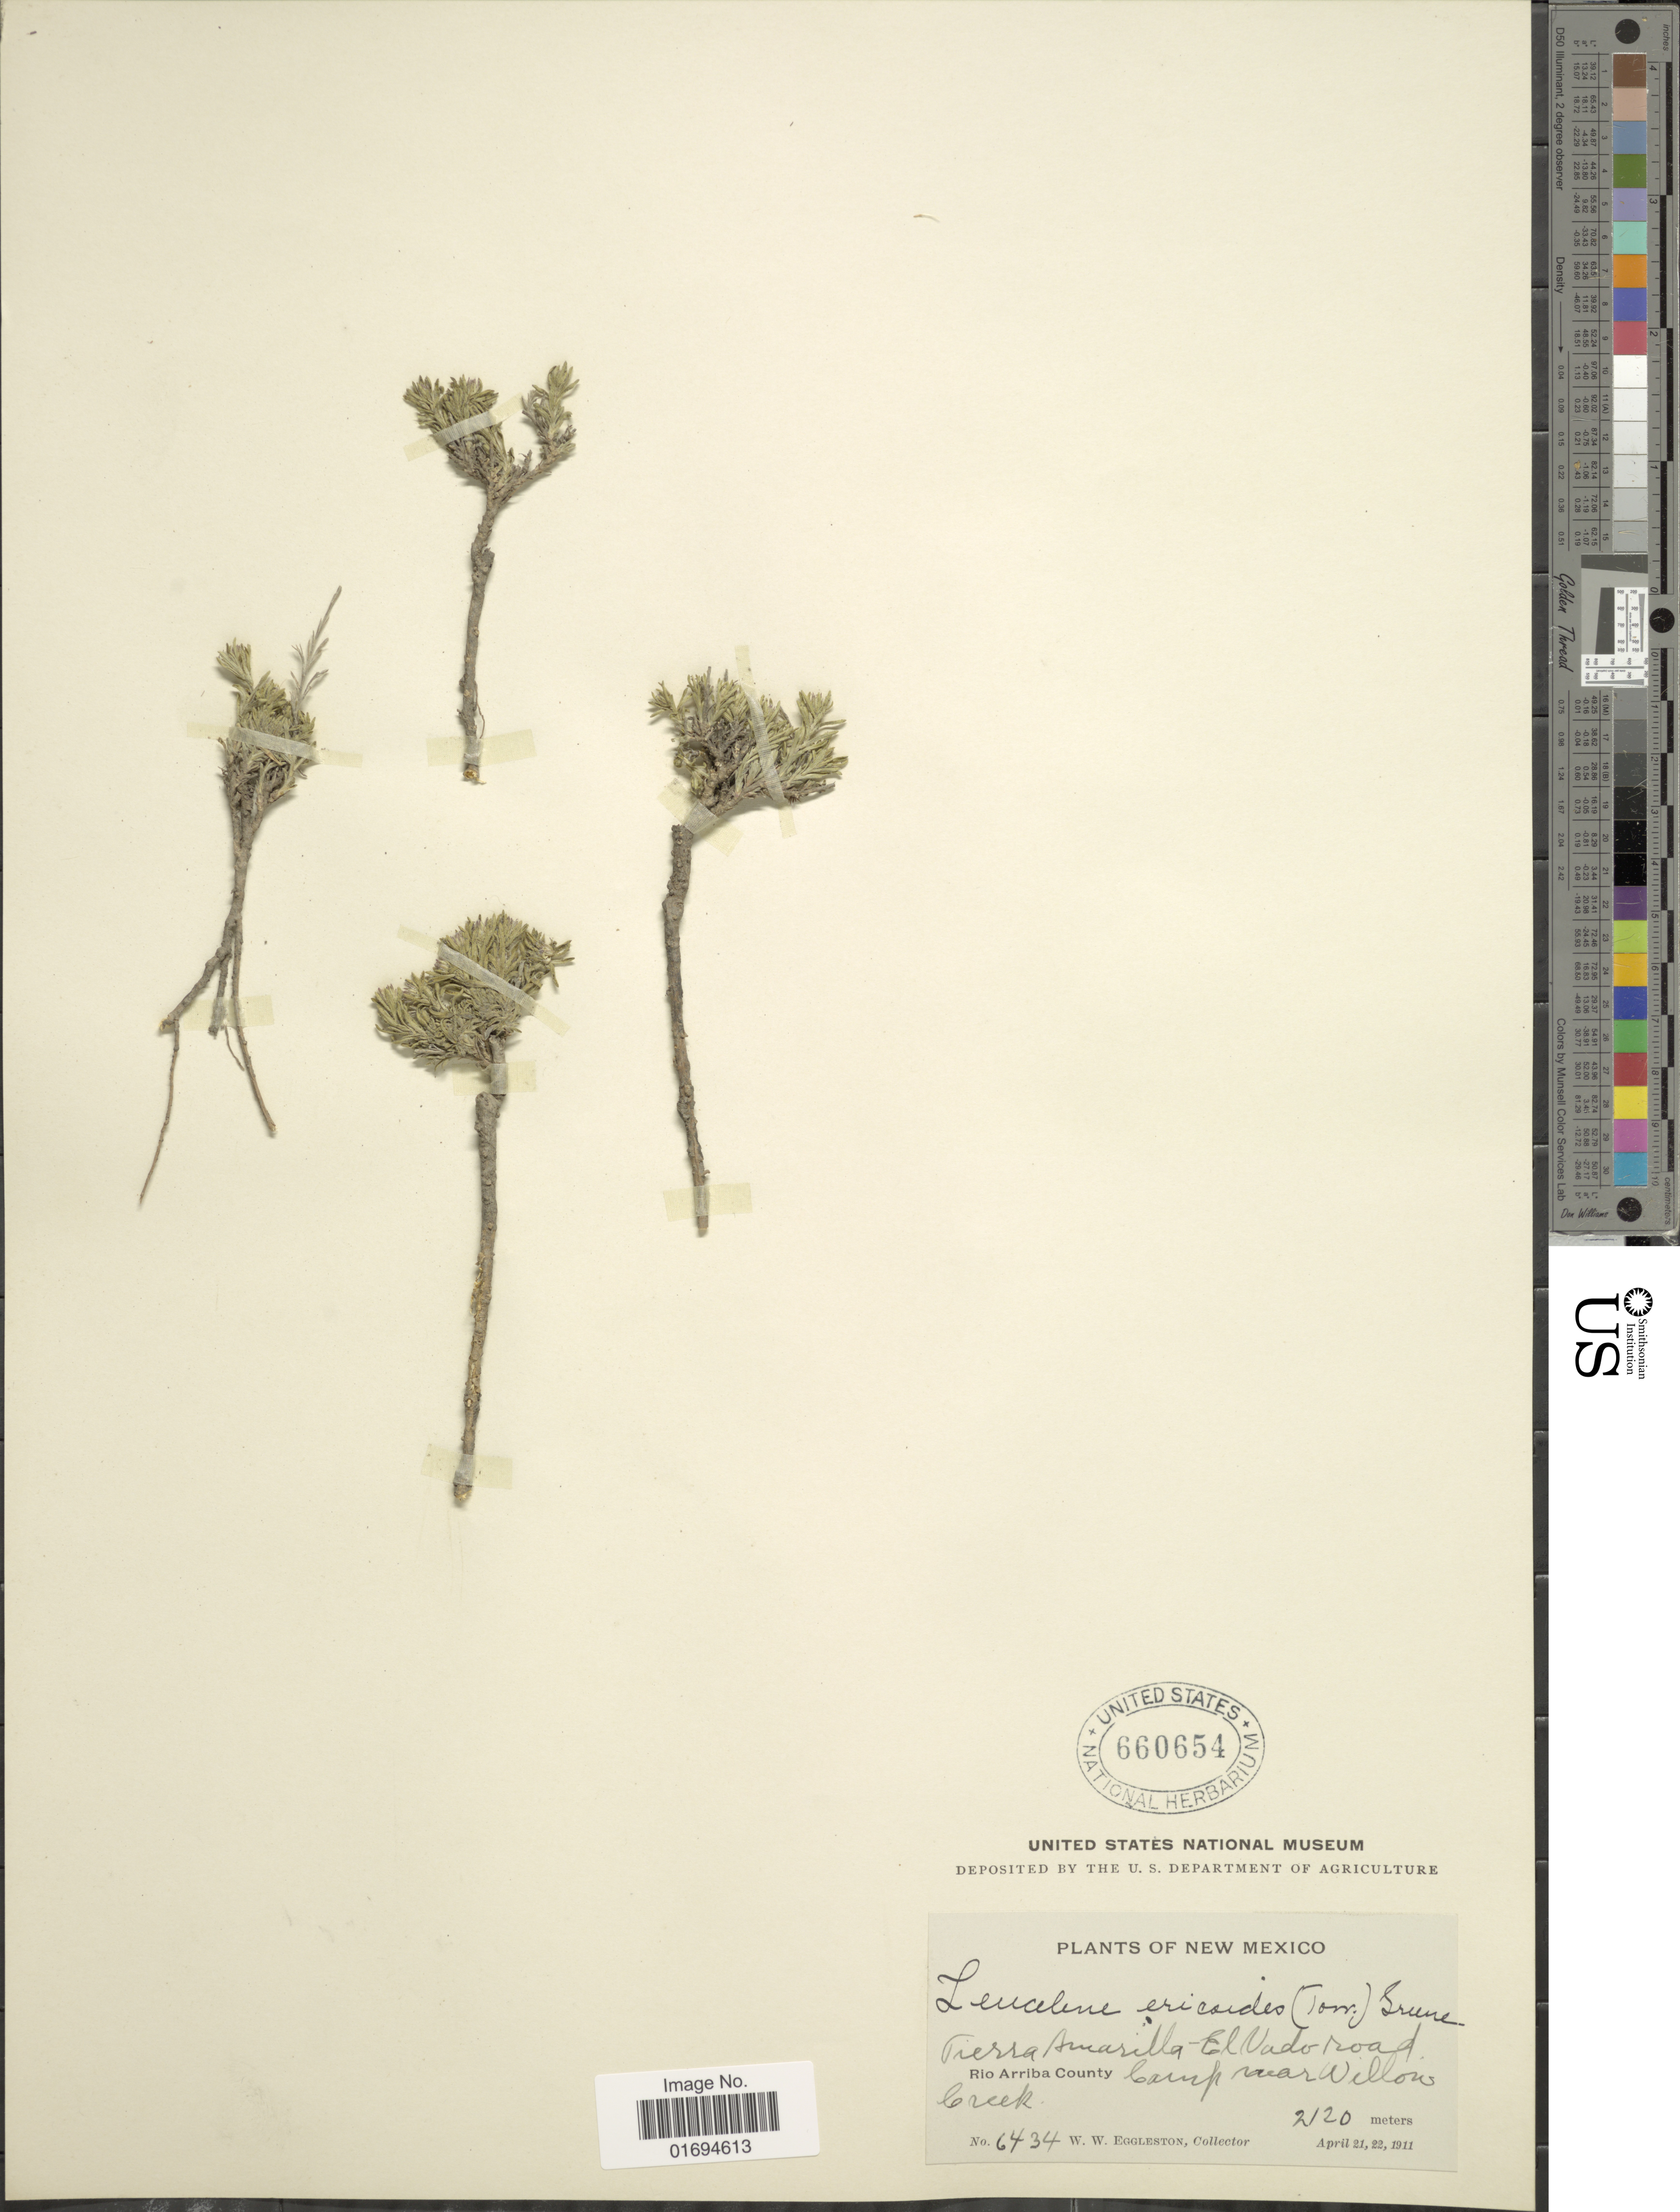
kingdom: Plantae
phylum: Tracheophyta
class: Magnoliopsida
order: Asterales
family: Asteraceae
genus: Chaetopappa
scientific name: Chaetopappa ericoides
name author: (Torr.) G.L. Nesom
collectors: W. W. Eggleston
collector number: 6434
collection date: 1911-04-21/1911-04-22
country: United States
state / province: New Mexico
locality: Tierra Amarilla, El Vado road, Rio Arriba County, camp near Willow creek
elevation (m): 2120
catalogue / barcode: US 660654